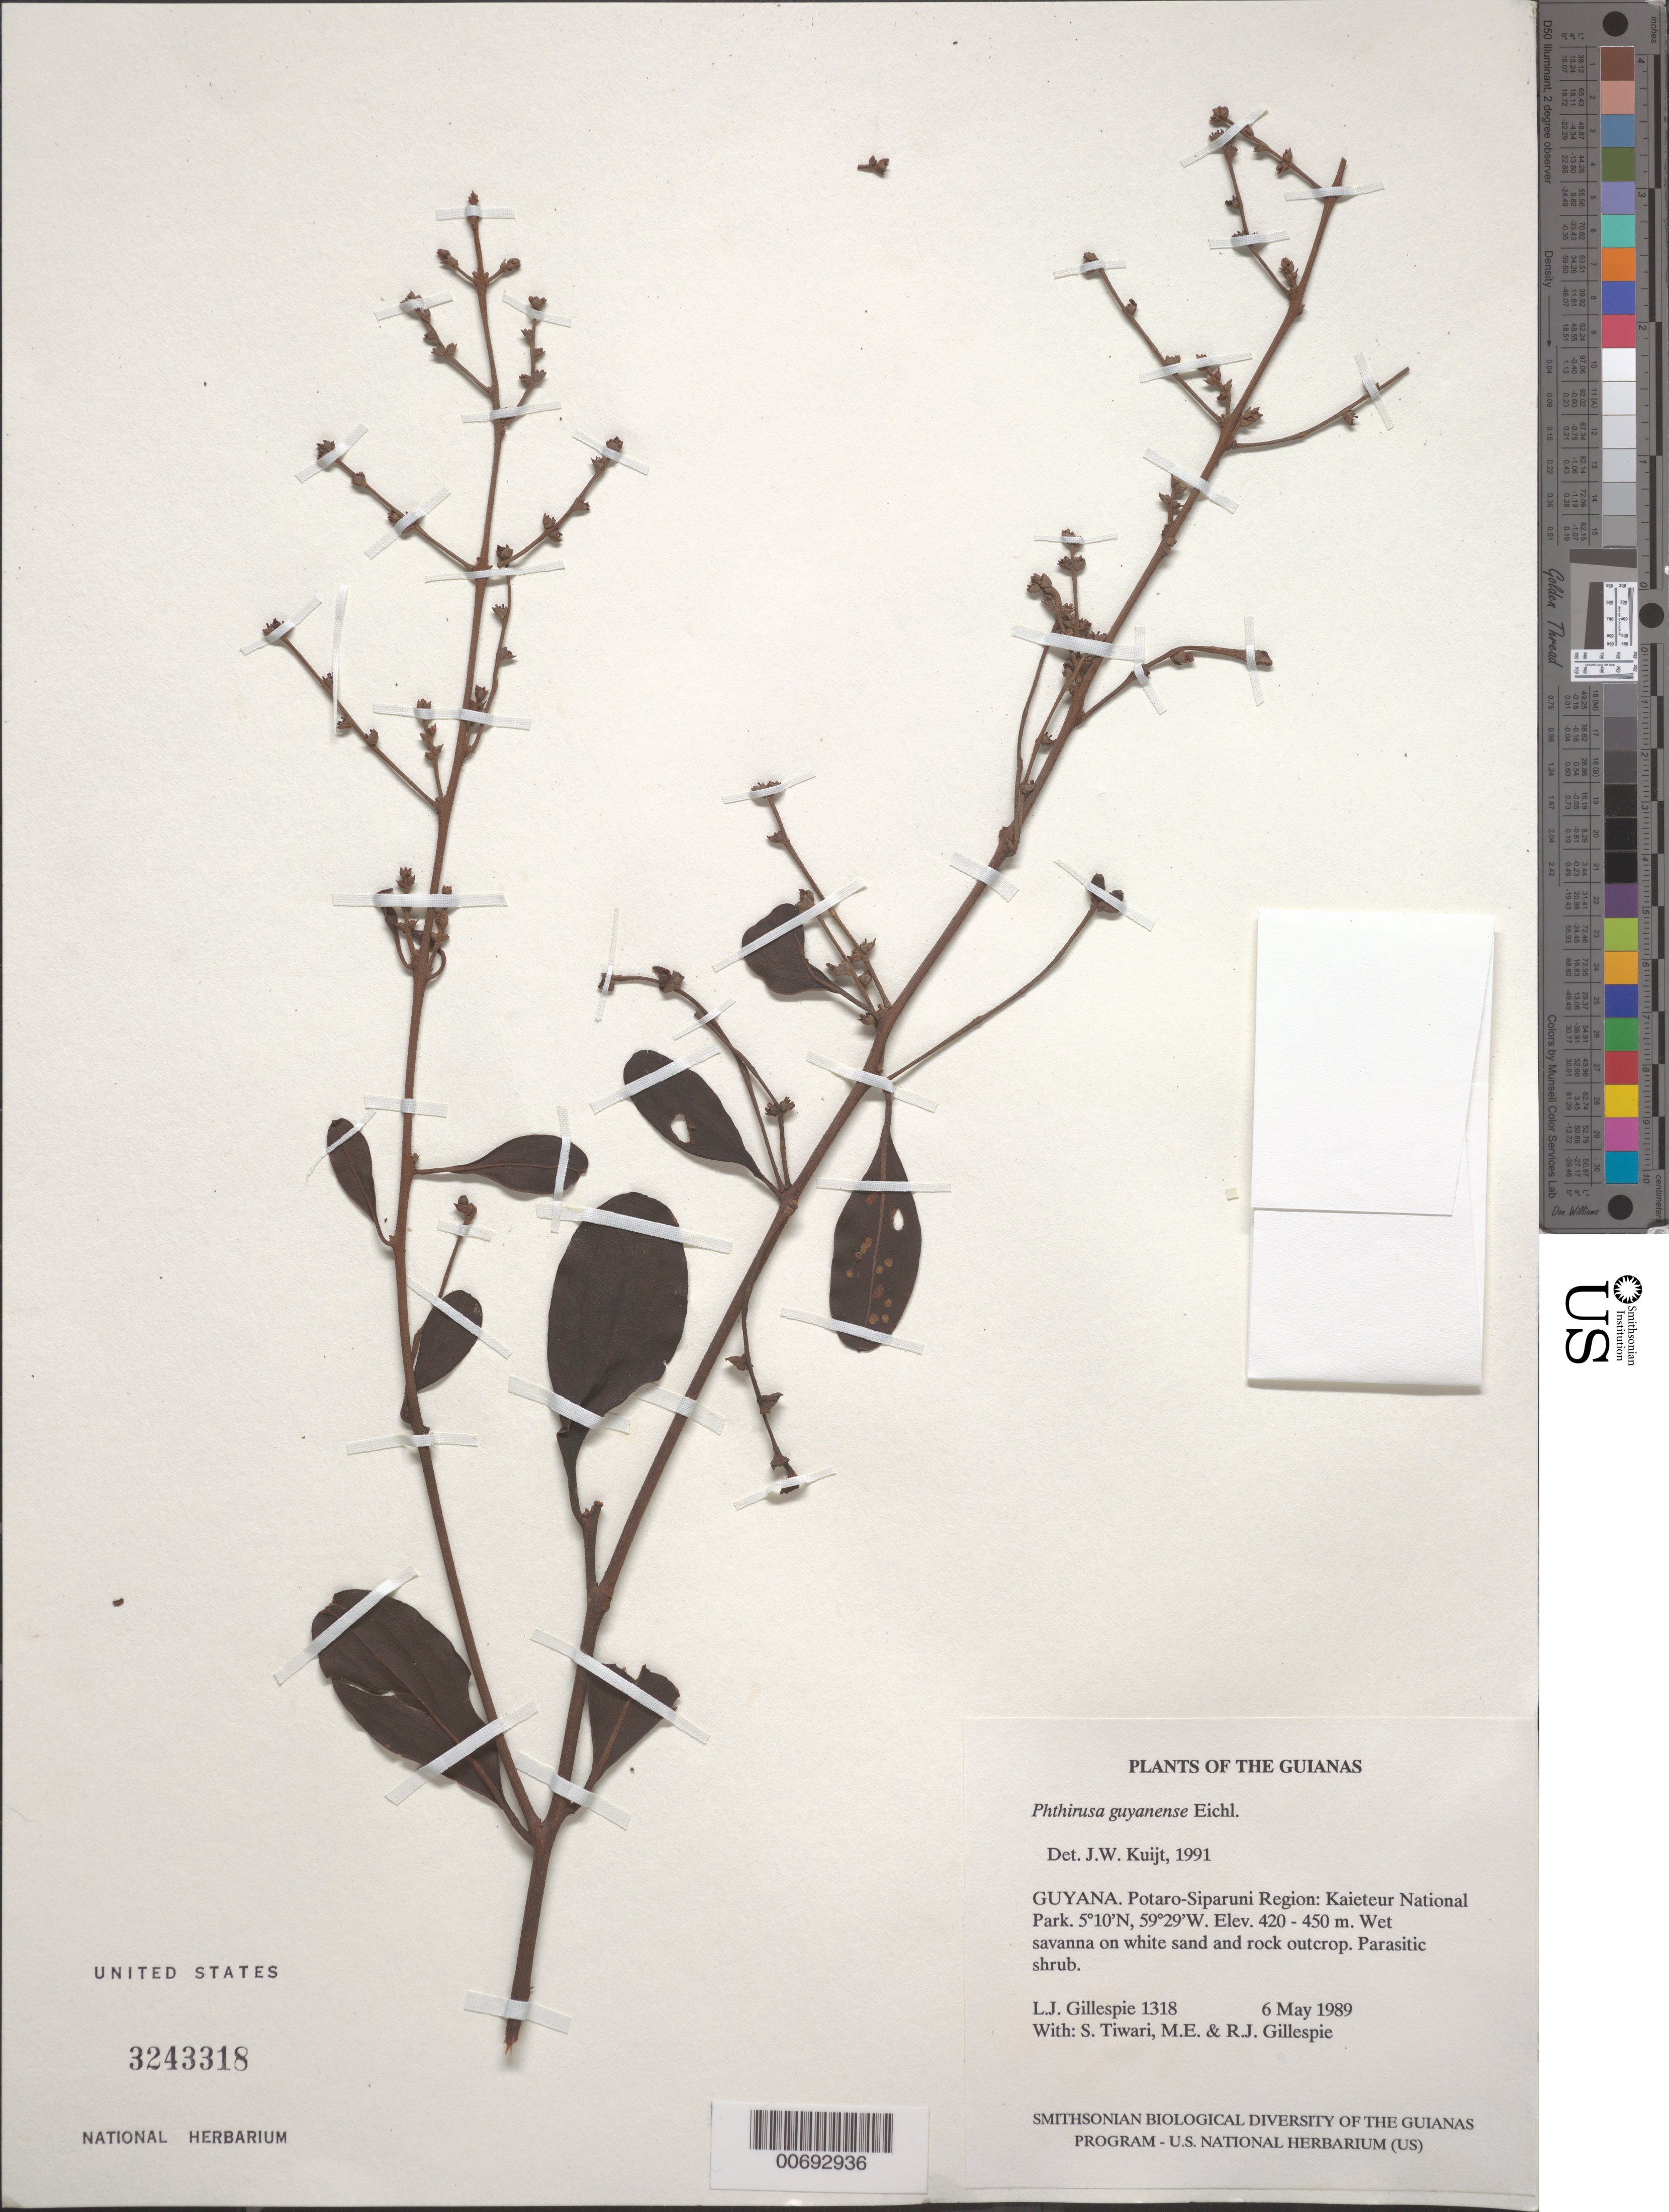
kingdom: Plantae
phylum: Tracheophyta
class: Magnoliopsida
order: Santalales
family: Loranthaceae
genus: Phthirusa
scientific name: Phthirusa guyanensis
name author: Eichler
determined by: Kuijt, Job, (CANADA)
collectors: L. J. Gillespie, S. Tiwari, M. Gillespie & R. Gillespie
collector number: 1318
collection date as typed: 6 May 1989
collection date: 1989-05-06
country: Guyana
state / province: Potaro-Siparuni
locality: Kaieteur National Park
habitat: Wet savanna on white sand and rock outcrop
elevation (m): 420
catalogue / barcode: US 3243318